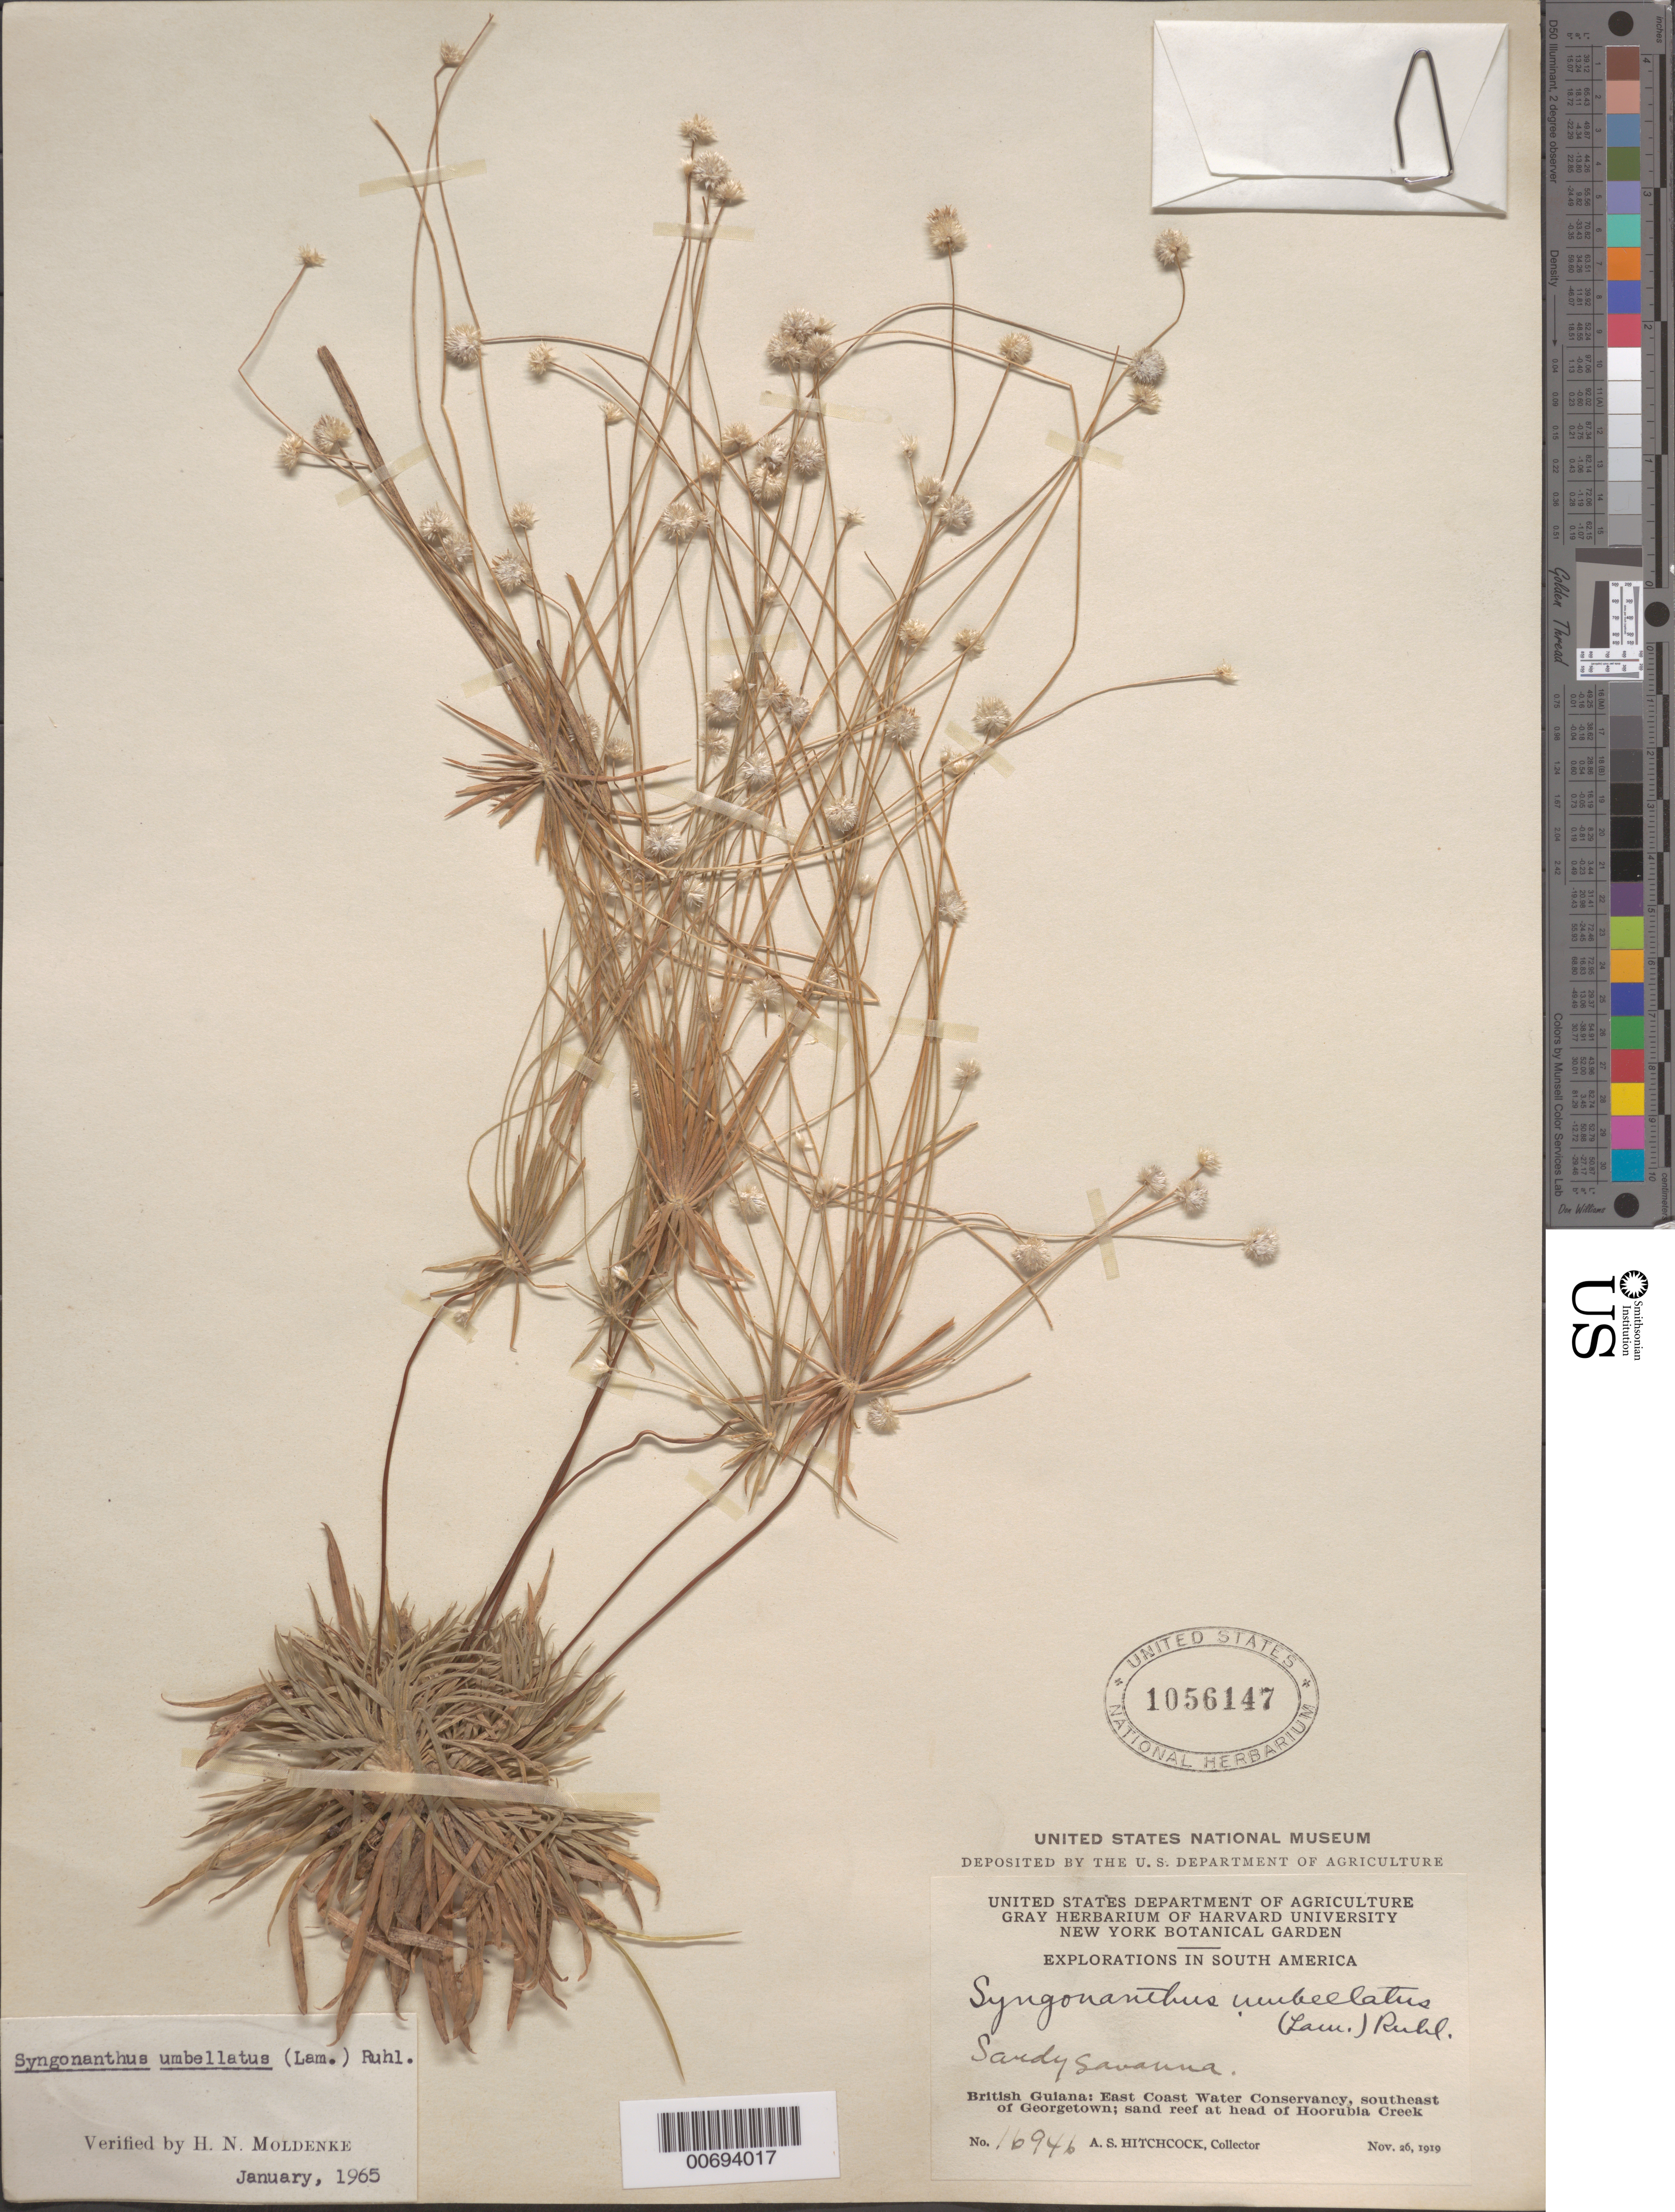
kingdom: Plantae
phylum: Tracheophyta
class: Liliopsida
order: Poales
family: Eriocaulaceae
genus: Syngonanthus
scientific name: Syngonanthus umbellatus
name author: (Lam.) Ruhland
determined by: Moldenke, H. N.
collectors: A. S. Hitchcock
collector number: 16946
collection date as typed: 26-Nov-19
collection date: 1919-11-26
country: Guyana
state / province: Demerara-Mahaica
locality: Hoorubea Creek, head of, SE of Georgetown, East Coast Water Conservancy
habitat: Sandy savanna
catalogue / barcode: US 1056147